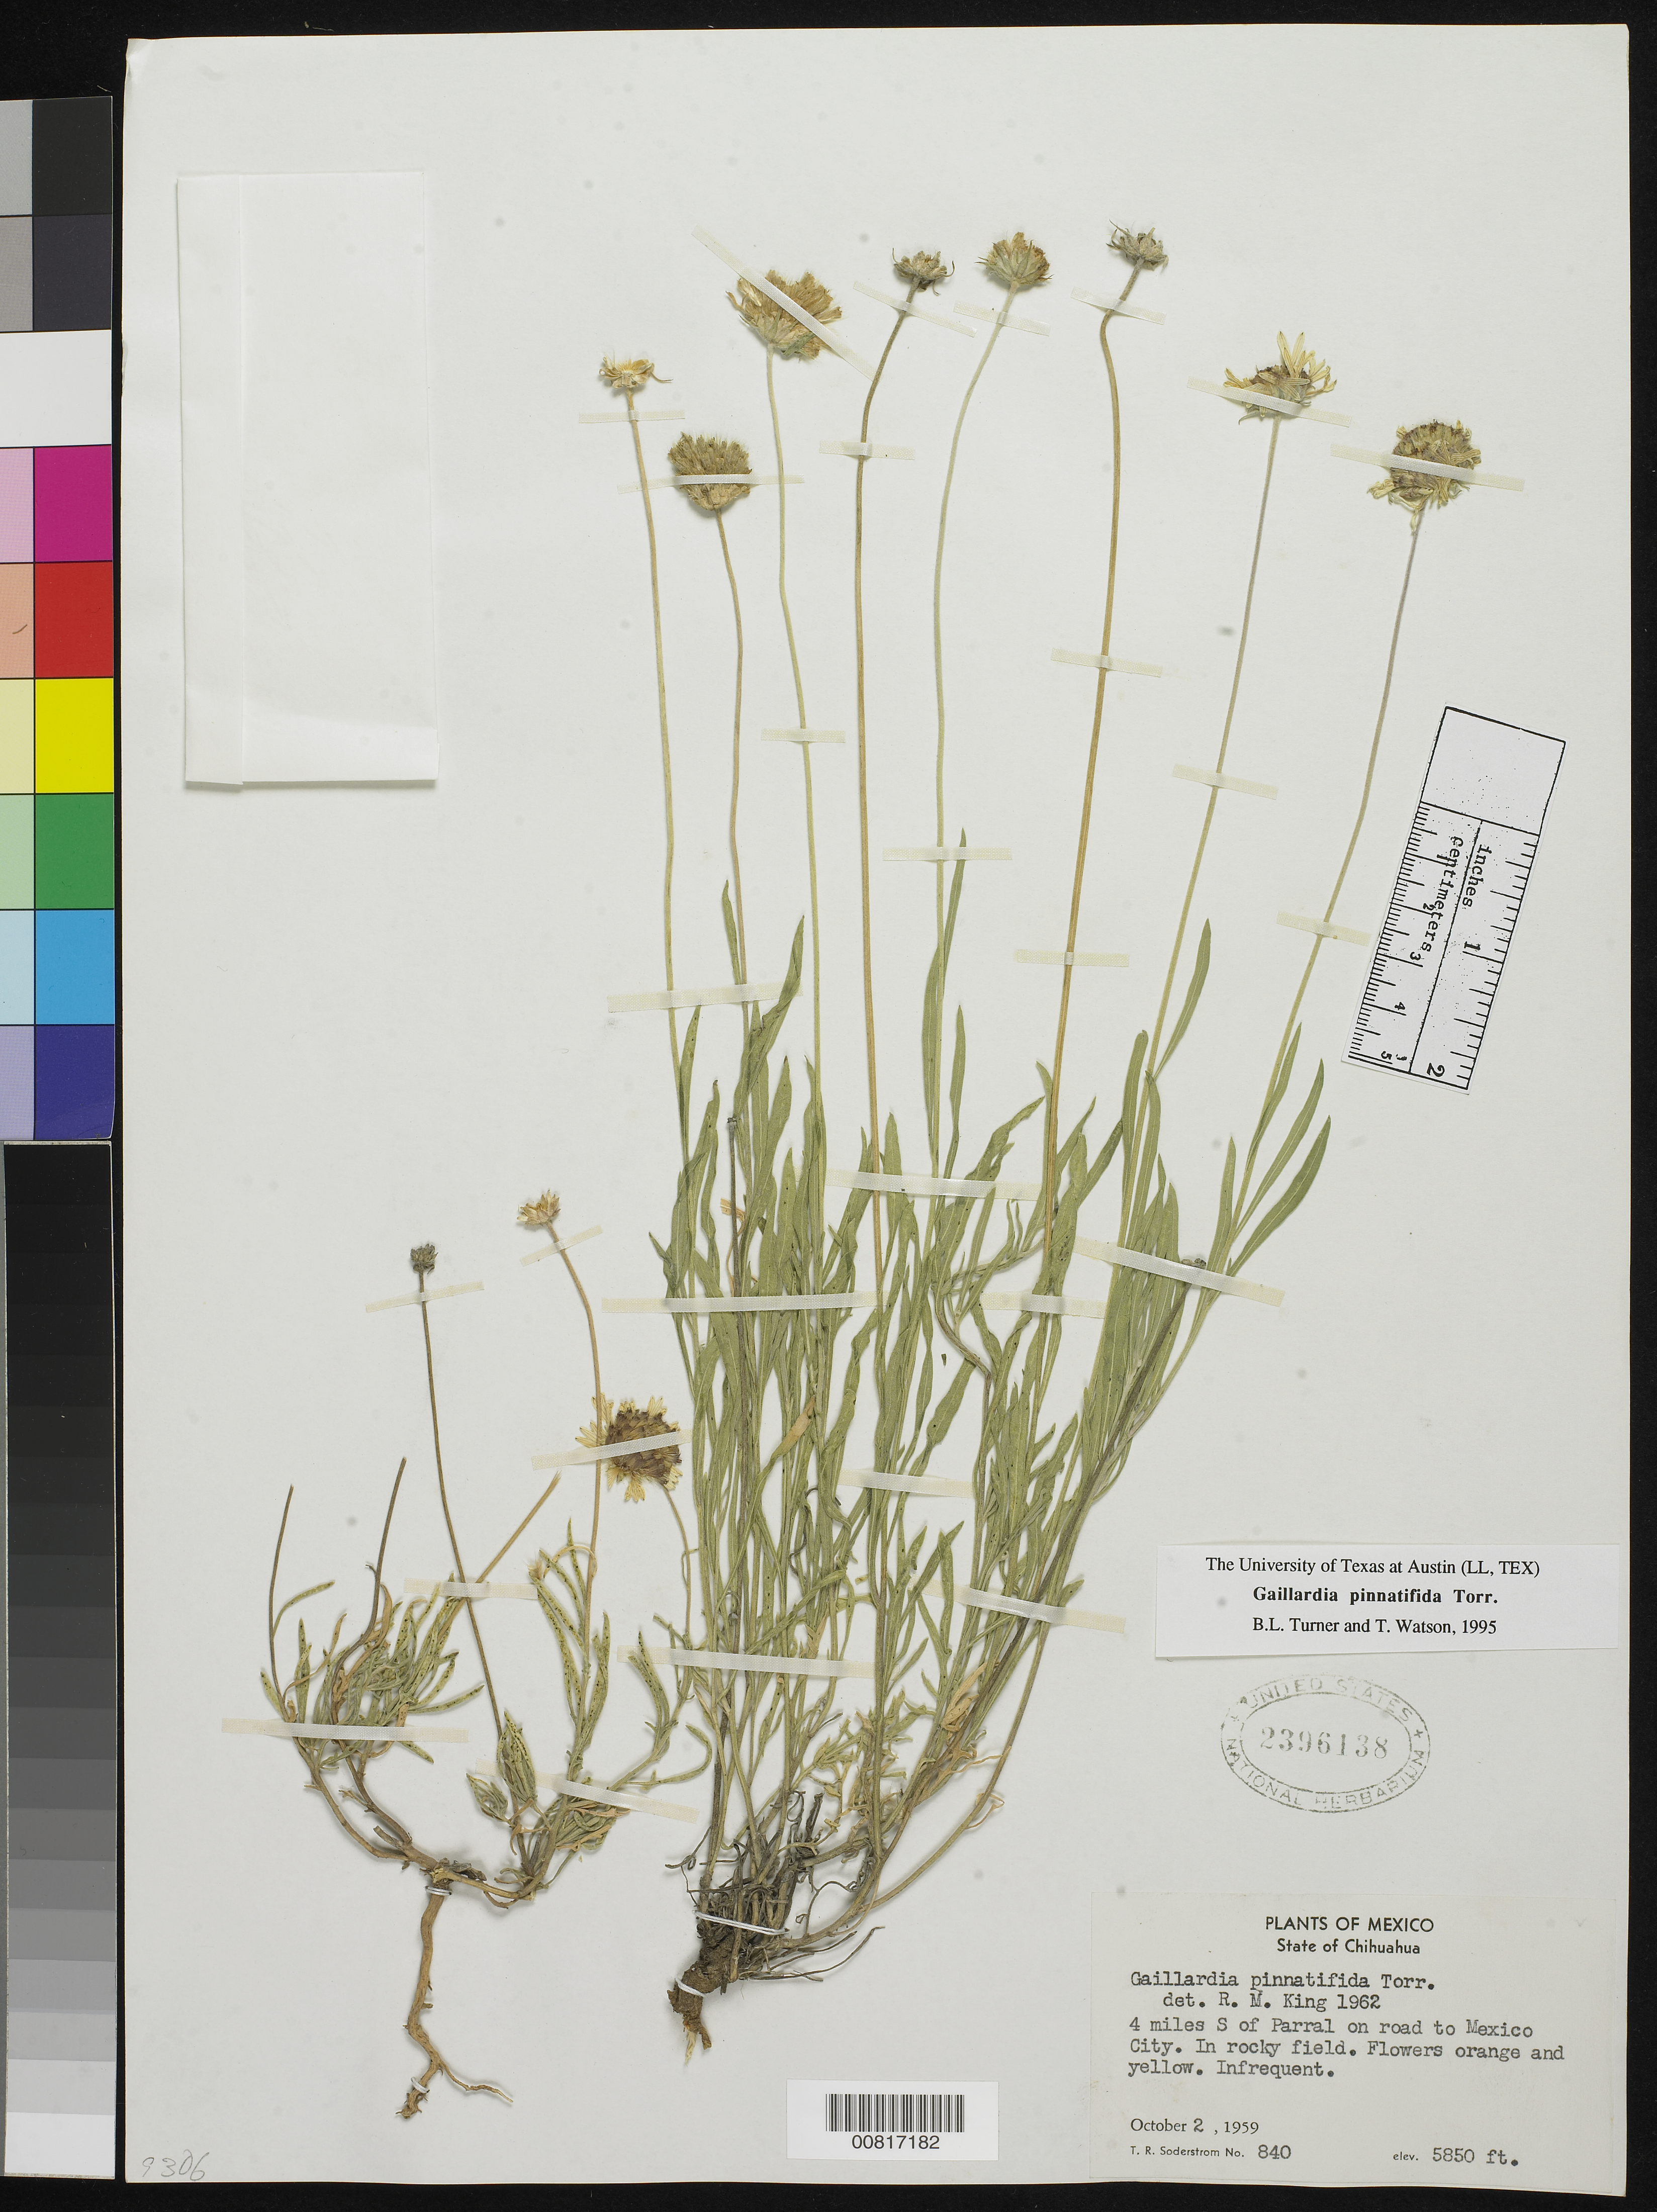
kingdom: Plantae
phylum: Tracheophyta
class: Magnoliopsida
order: Asterales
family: Asteraceae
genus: Gaillardia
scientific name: Gaillardia pinnatifida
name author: Torr.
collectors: T. R. Soderstrom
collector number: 840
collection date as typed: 02 Oct 1959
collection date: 1959-10-02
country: Mexico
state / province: Chihuahua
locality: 4 miles S of Parral on road to Mexico City.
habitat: Rocky field.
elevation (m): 1783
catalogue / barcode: US 2396138